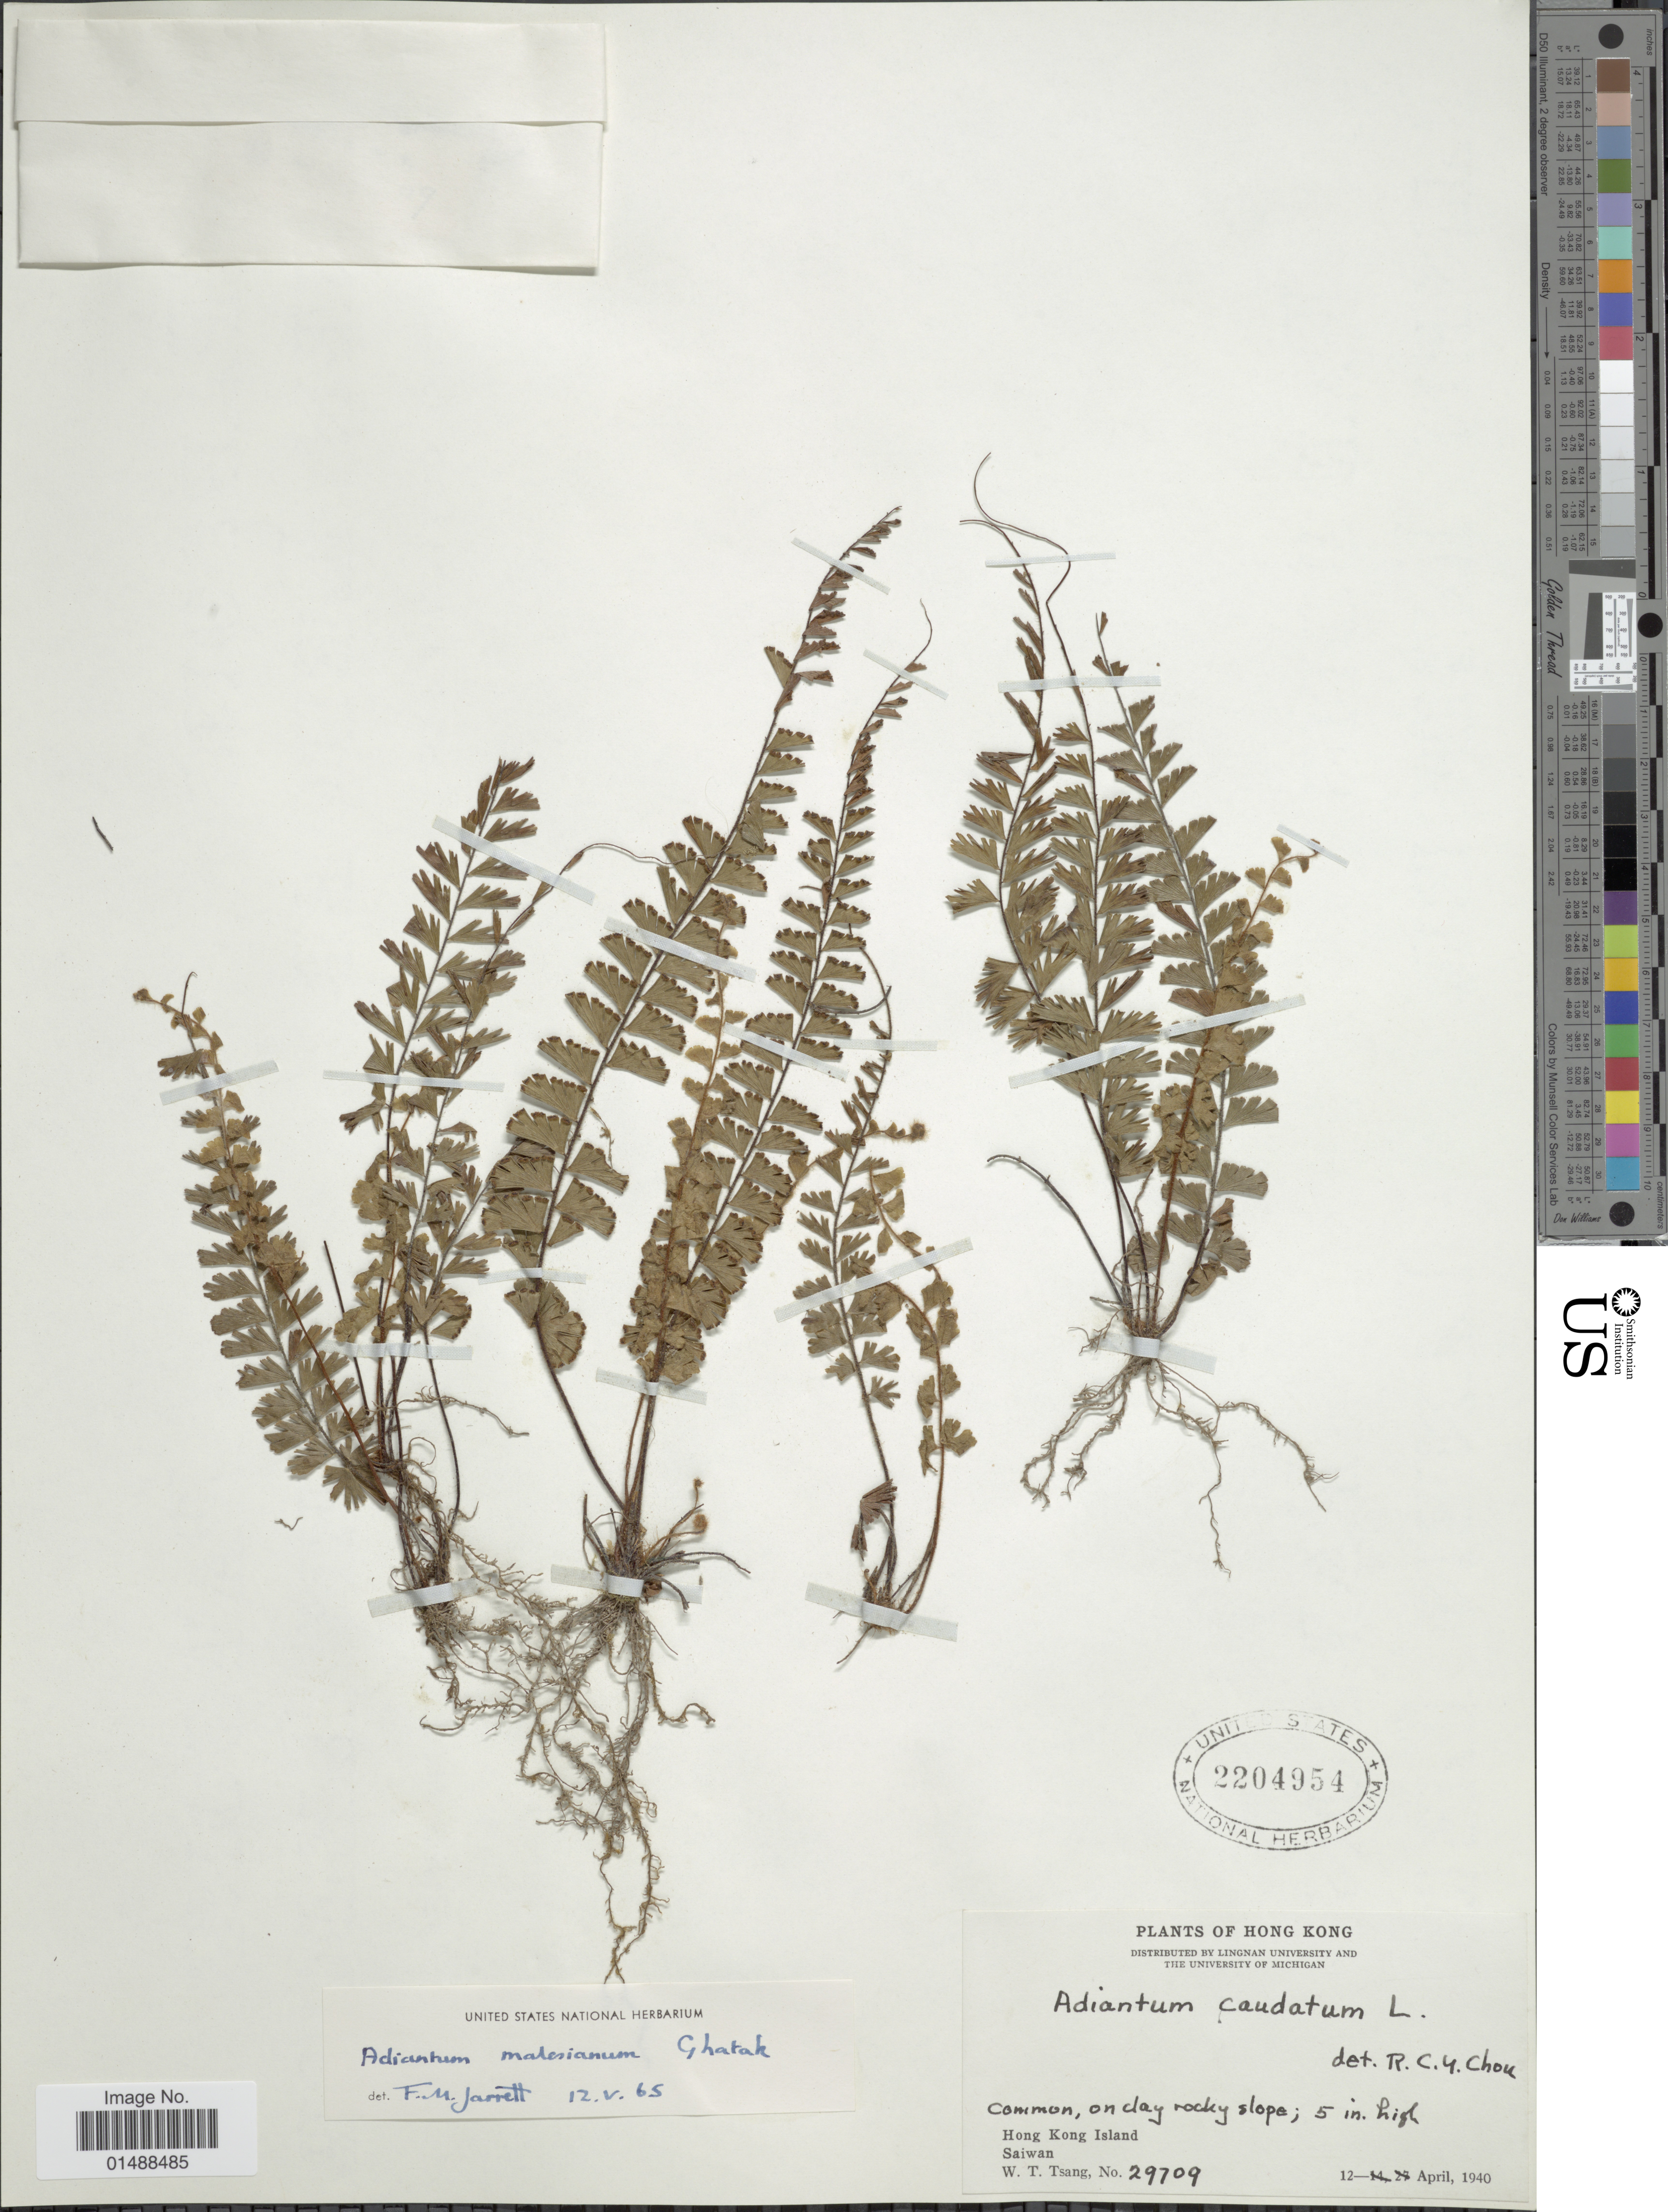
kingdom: Plantae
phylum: Tracheophyta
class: Polypodiopsida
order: Polypodiales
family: Pteridaceae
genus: Adiantum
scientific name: Adiantum malesianum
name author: J. Ghatak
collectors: W. T. Tsang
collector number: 29709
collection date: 1940-04-12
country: China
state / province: Hong Kong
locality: Hong Kong, Hong Kong Island, Saiwan.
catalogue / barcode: US 2204954